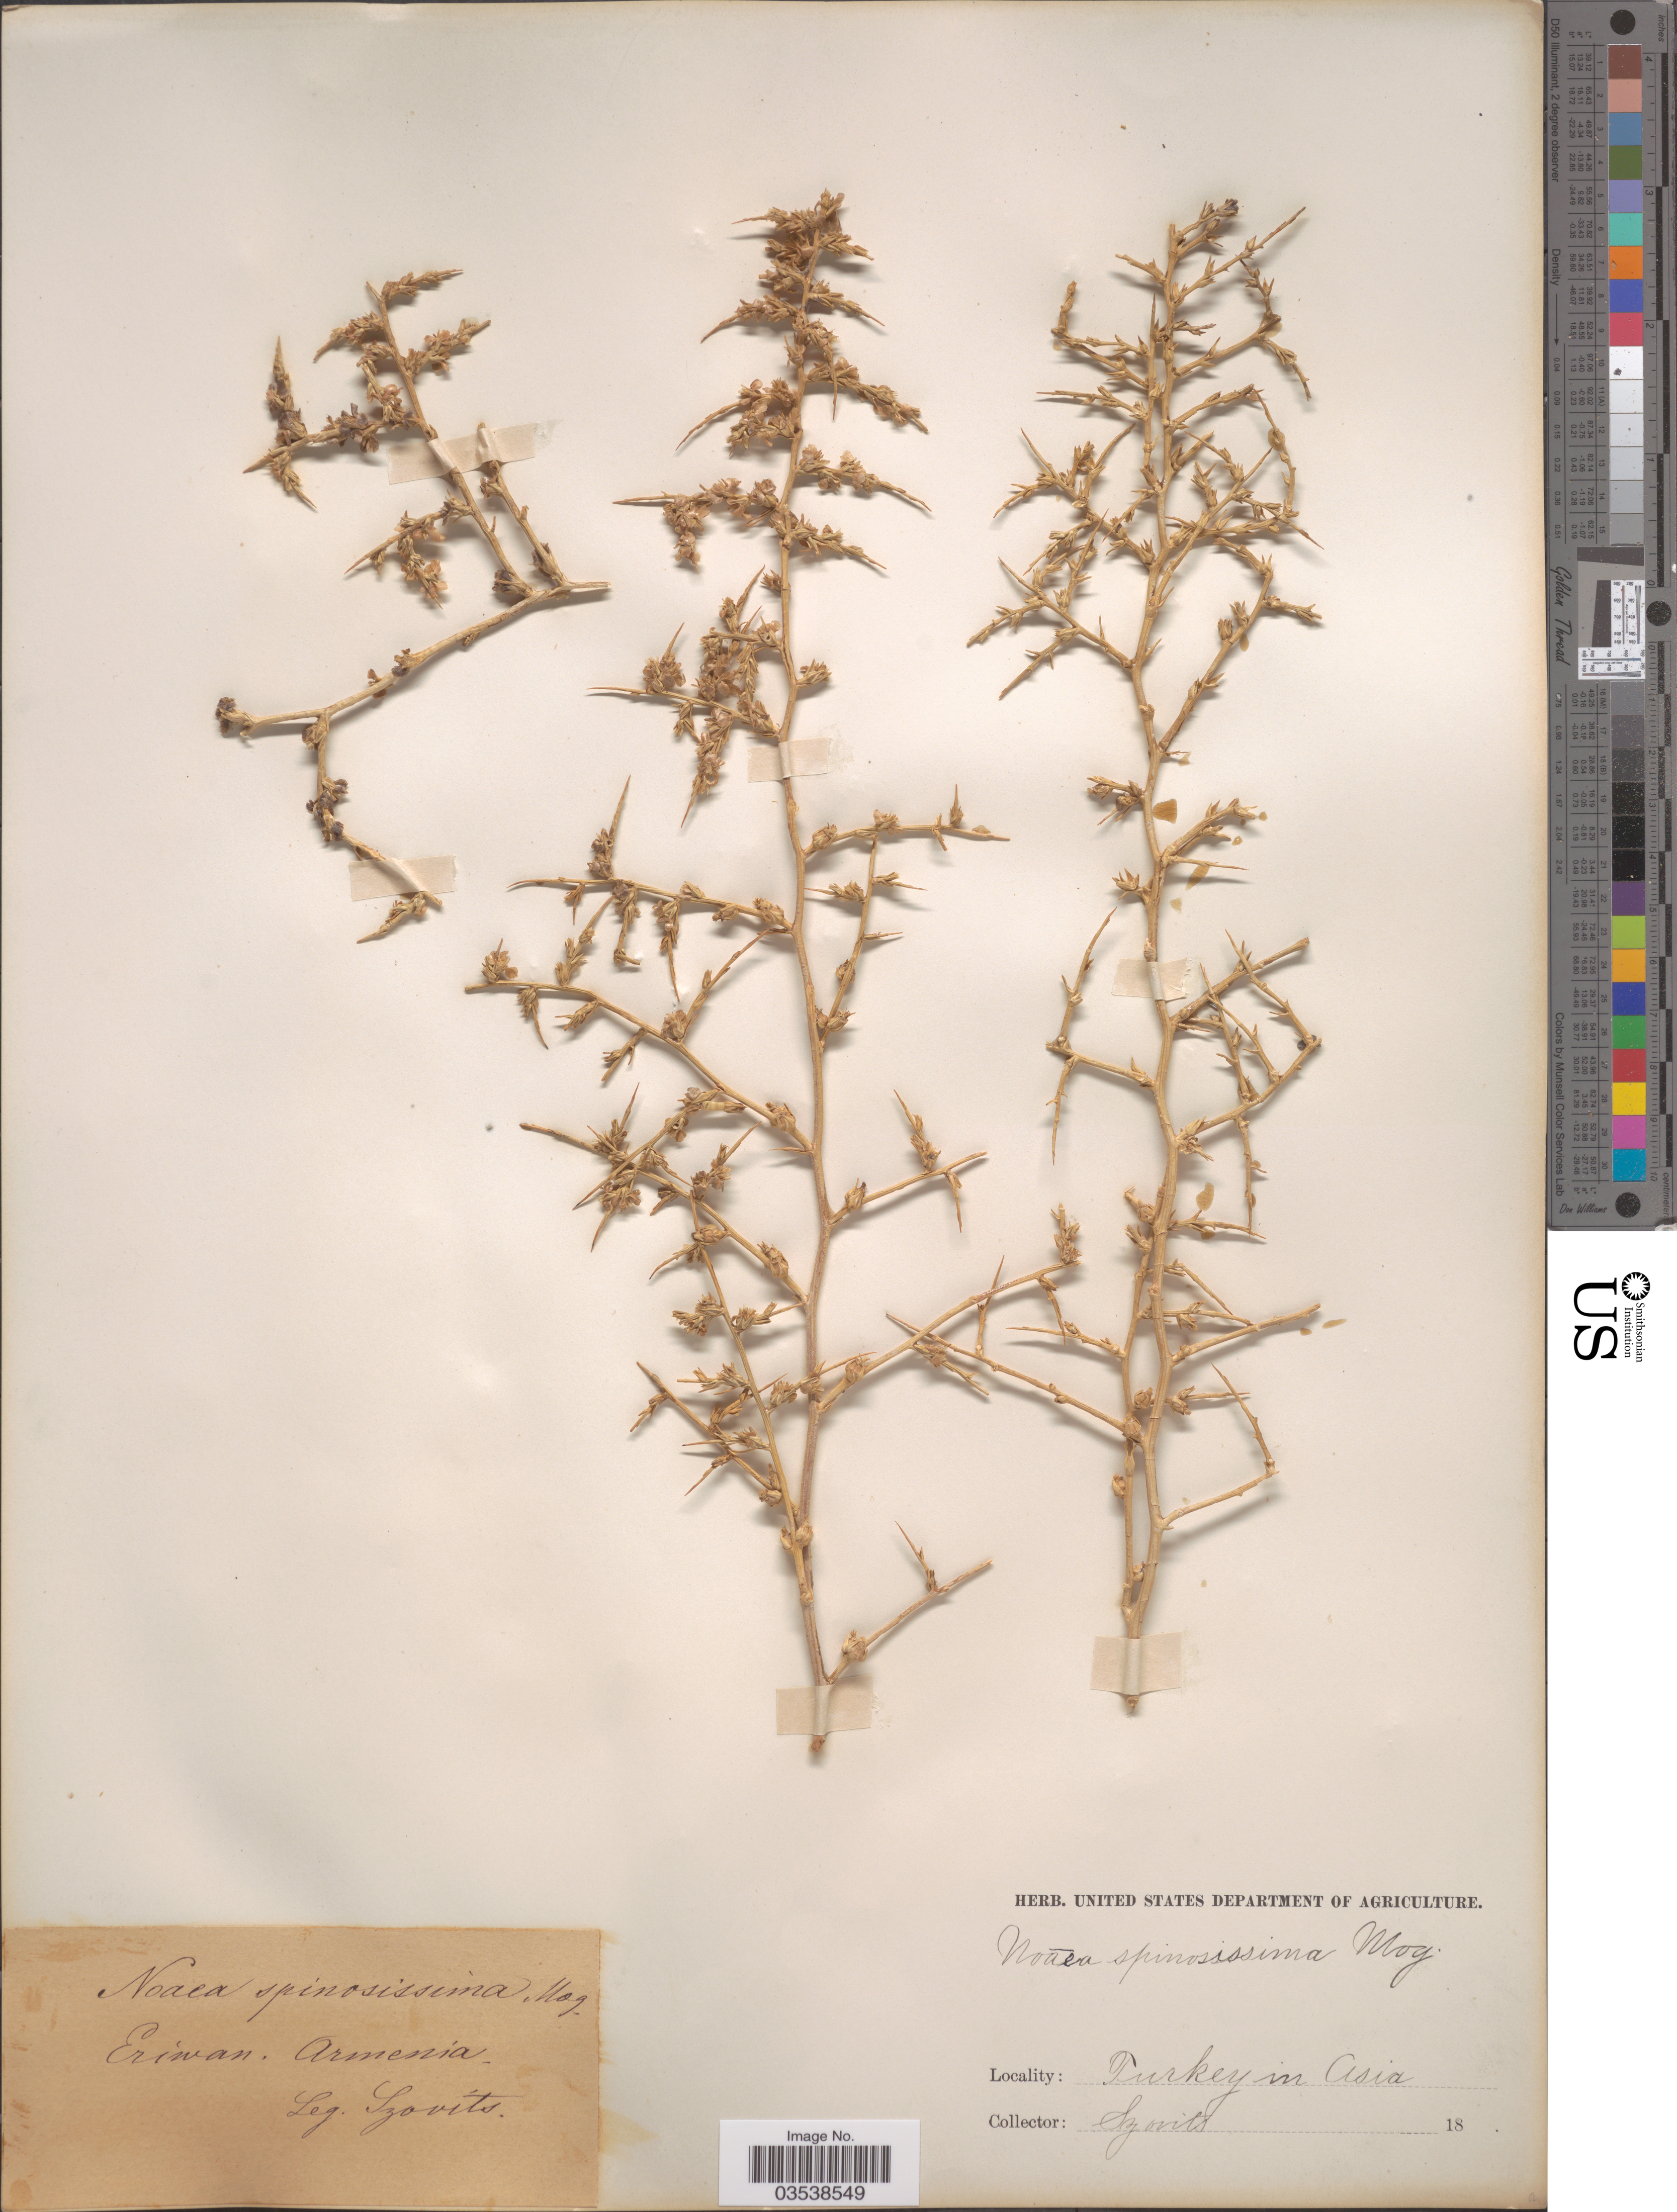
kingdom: Plantae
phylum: Tracheophyta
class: Magnoliopsida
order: Caryophyllales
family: Amaranthaceae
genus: Noaea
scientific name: Noaea spinosissima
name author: Moq. & L.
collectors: Szovits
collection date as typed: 18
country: Armenia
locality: Eriwan. Armenia. Turkey in Asia.